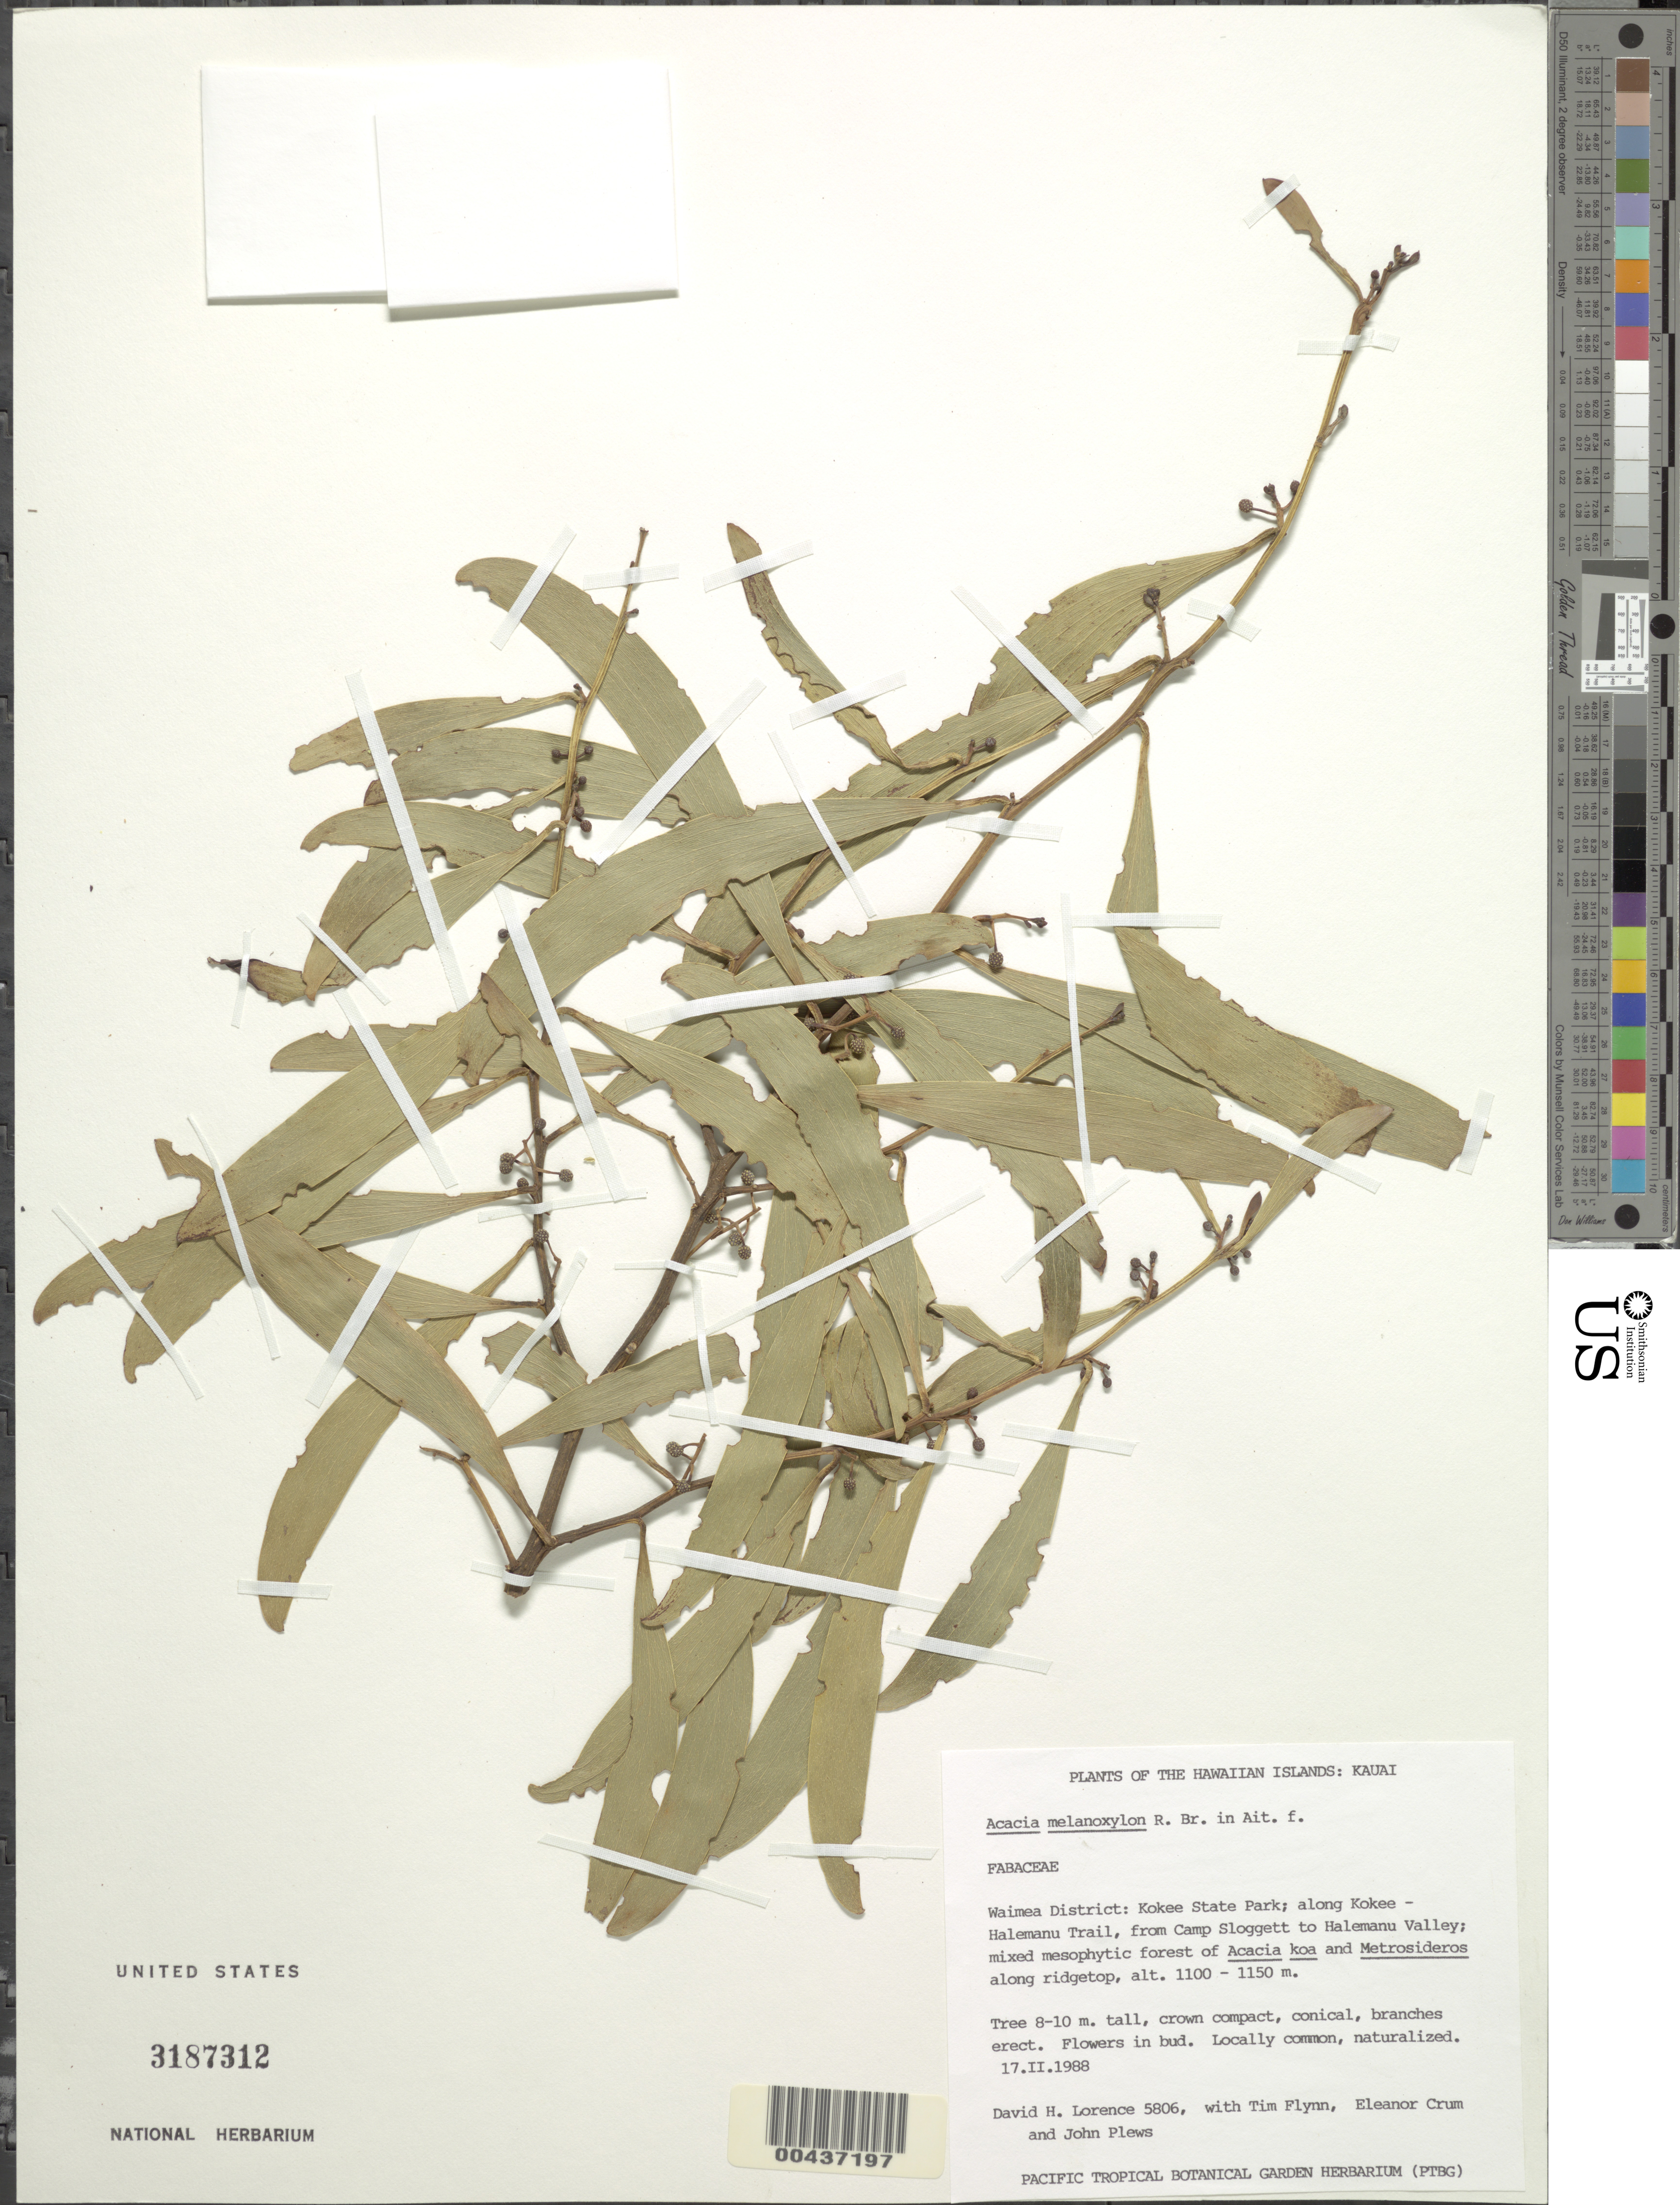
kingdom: Plantae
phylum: Tracheophyta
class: Magnoliopsida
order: Fabales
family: Fabaceae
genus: Acacia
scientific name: Acacia melanoxylon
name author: R. Br.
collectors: D. Lorence, T. W. Flynn, E. Crum & J. Plews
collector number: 5806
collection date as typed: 17 Feb 1988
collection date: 1988-02-17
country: United States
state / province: Hawaii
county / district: Kauai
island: Kaua'i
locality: Waimea District, Kokee State Park, along Kokee-Halemanu Trail, from Camp Sloggett to Halemanu Valley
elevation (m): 1100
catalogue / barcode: US 3187312